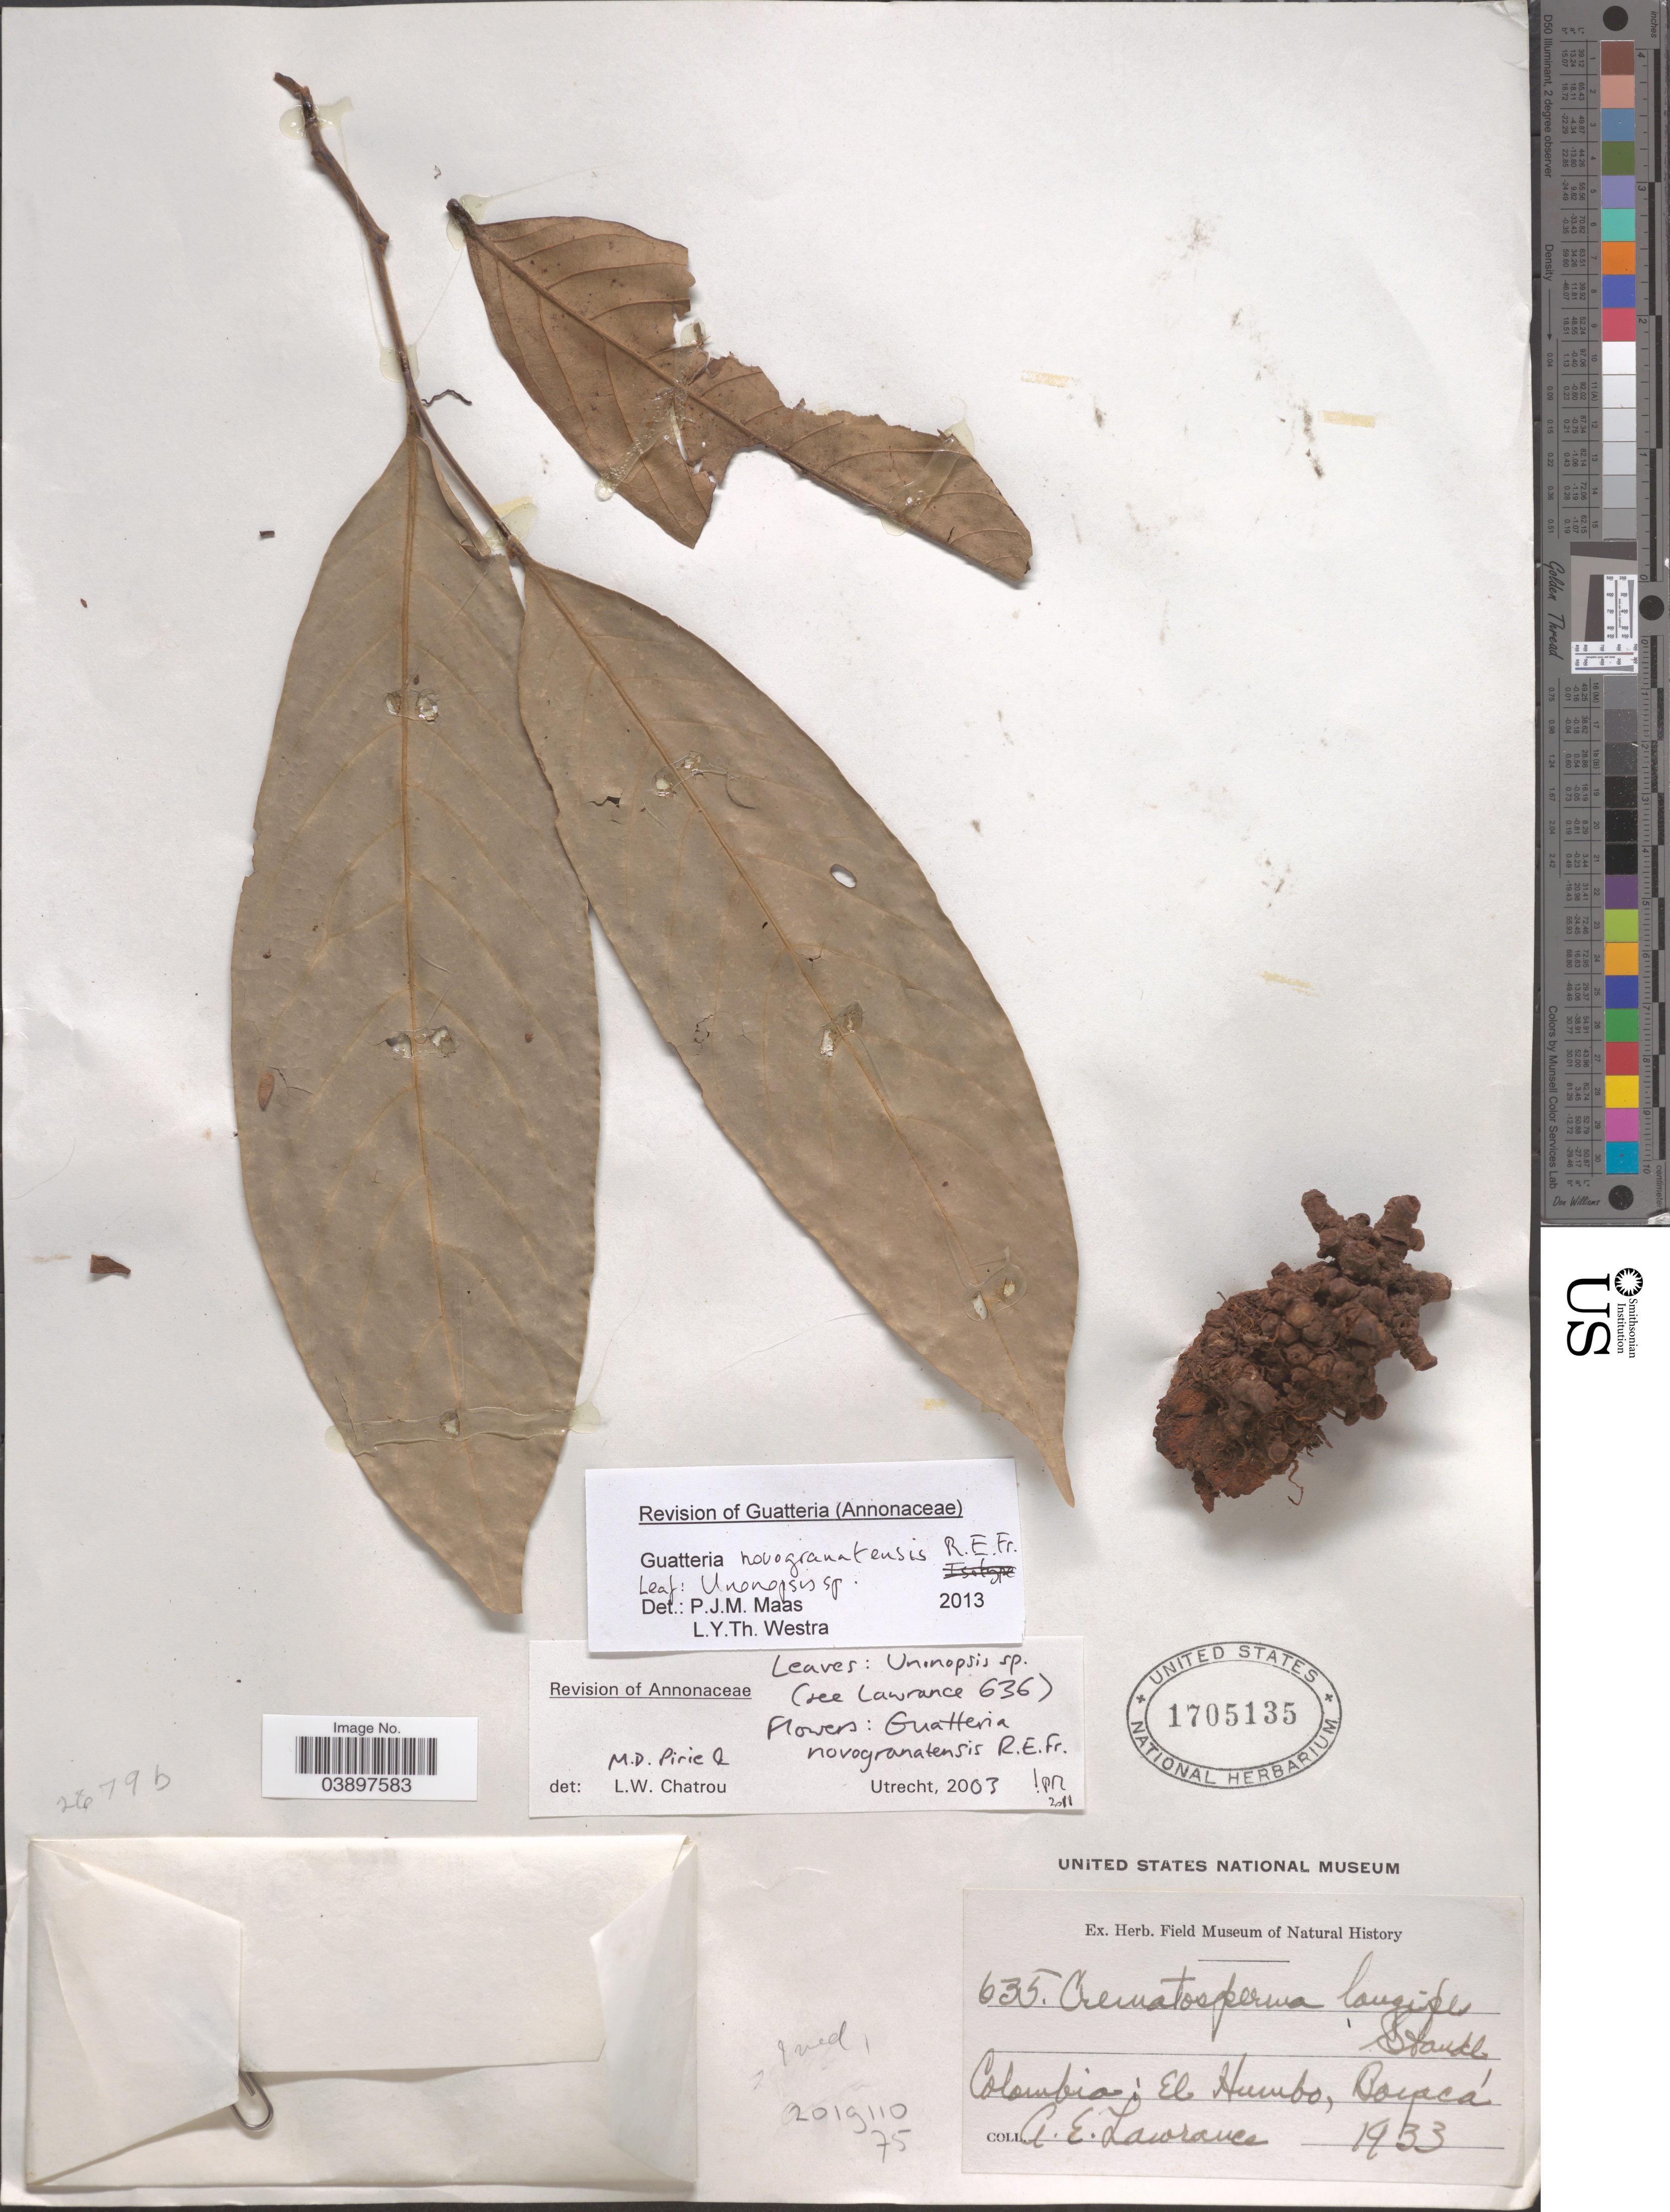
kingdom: Plantae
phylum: Tracheophyta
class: Magnoliopsida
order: Magnoliales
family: Annonaceae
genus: Guatteria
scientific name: Guatteria novogranatensis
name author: R.E. Fr.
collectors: A. Lawrance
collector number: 635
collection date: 1933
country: Colombia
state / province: Boyacá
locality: El Humbo.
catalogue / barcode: US 1705135